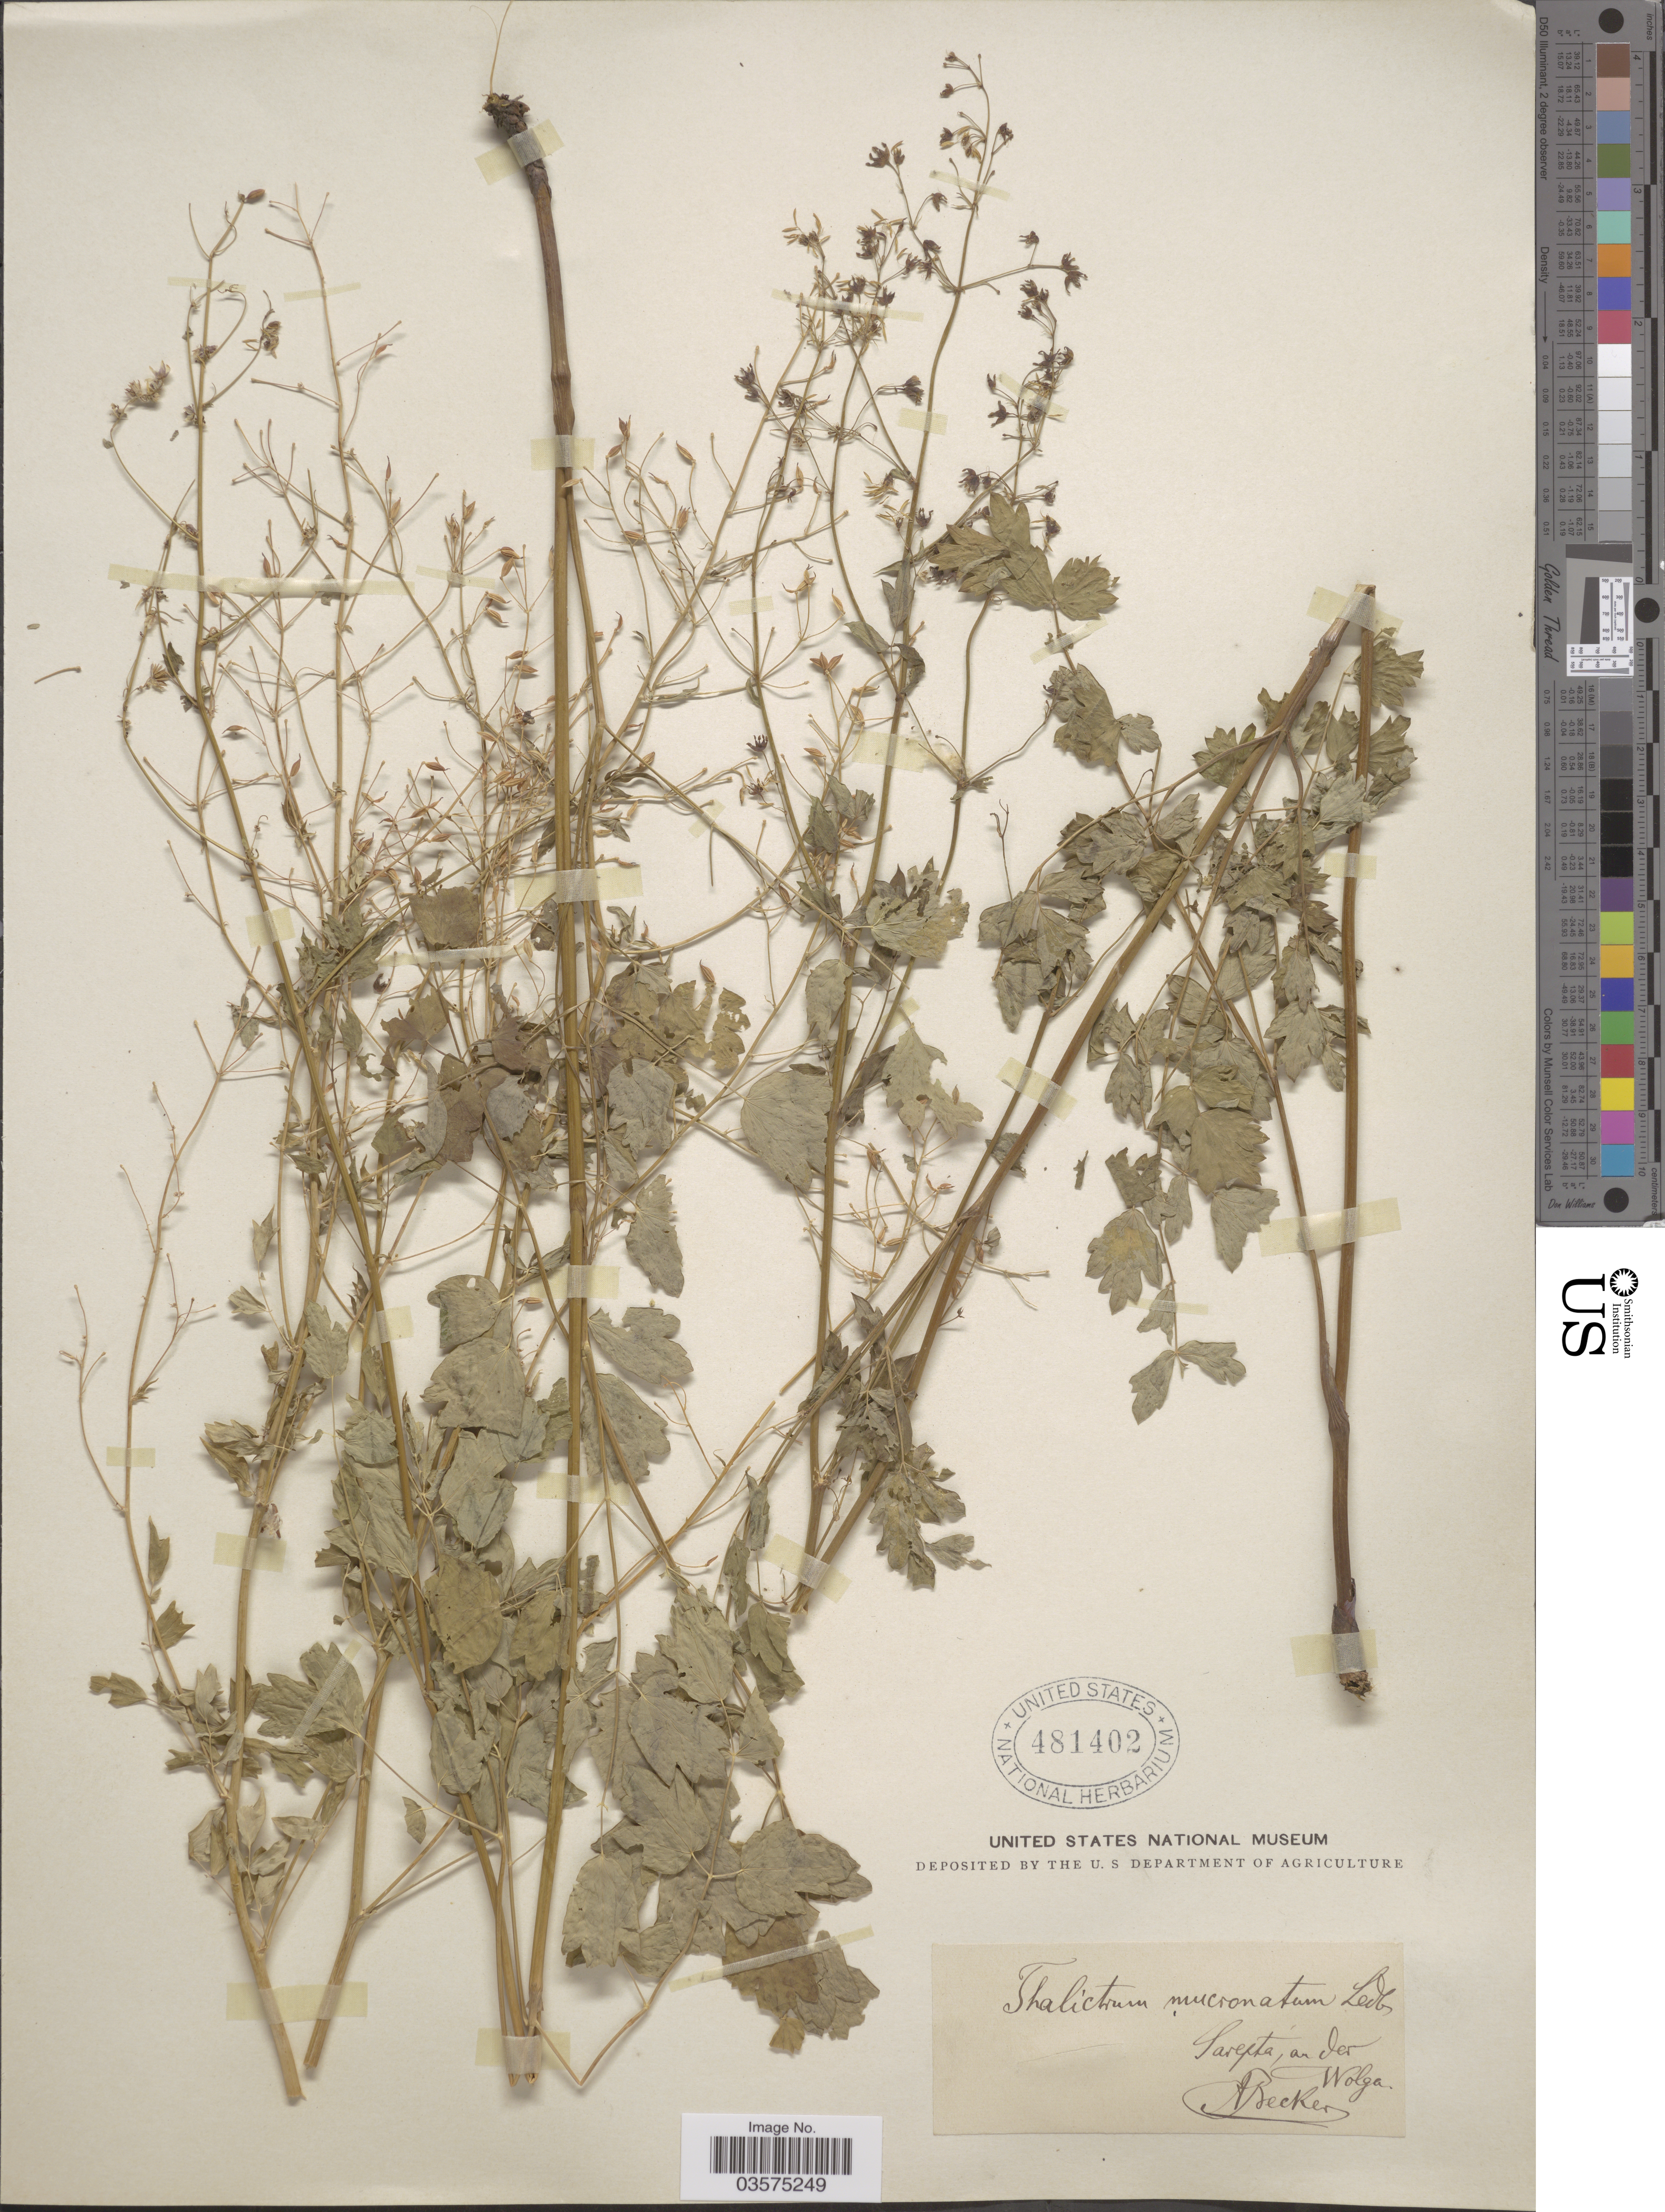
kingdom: Plantae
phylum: Tracheophyta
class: Magnoliopsida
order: Ranunculales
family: Ranunculaceae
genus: Thalictrum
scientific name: Thalictrum mucronatum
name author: Ledeb.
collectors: A. Becker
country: Russian Federation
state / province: Volgograd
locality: Sarepta, an der Wolga.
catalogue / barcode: US 481402